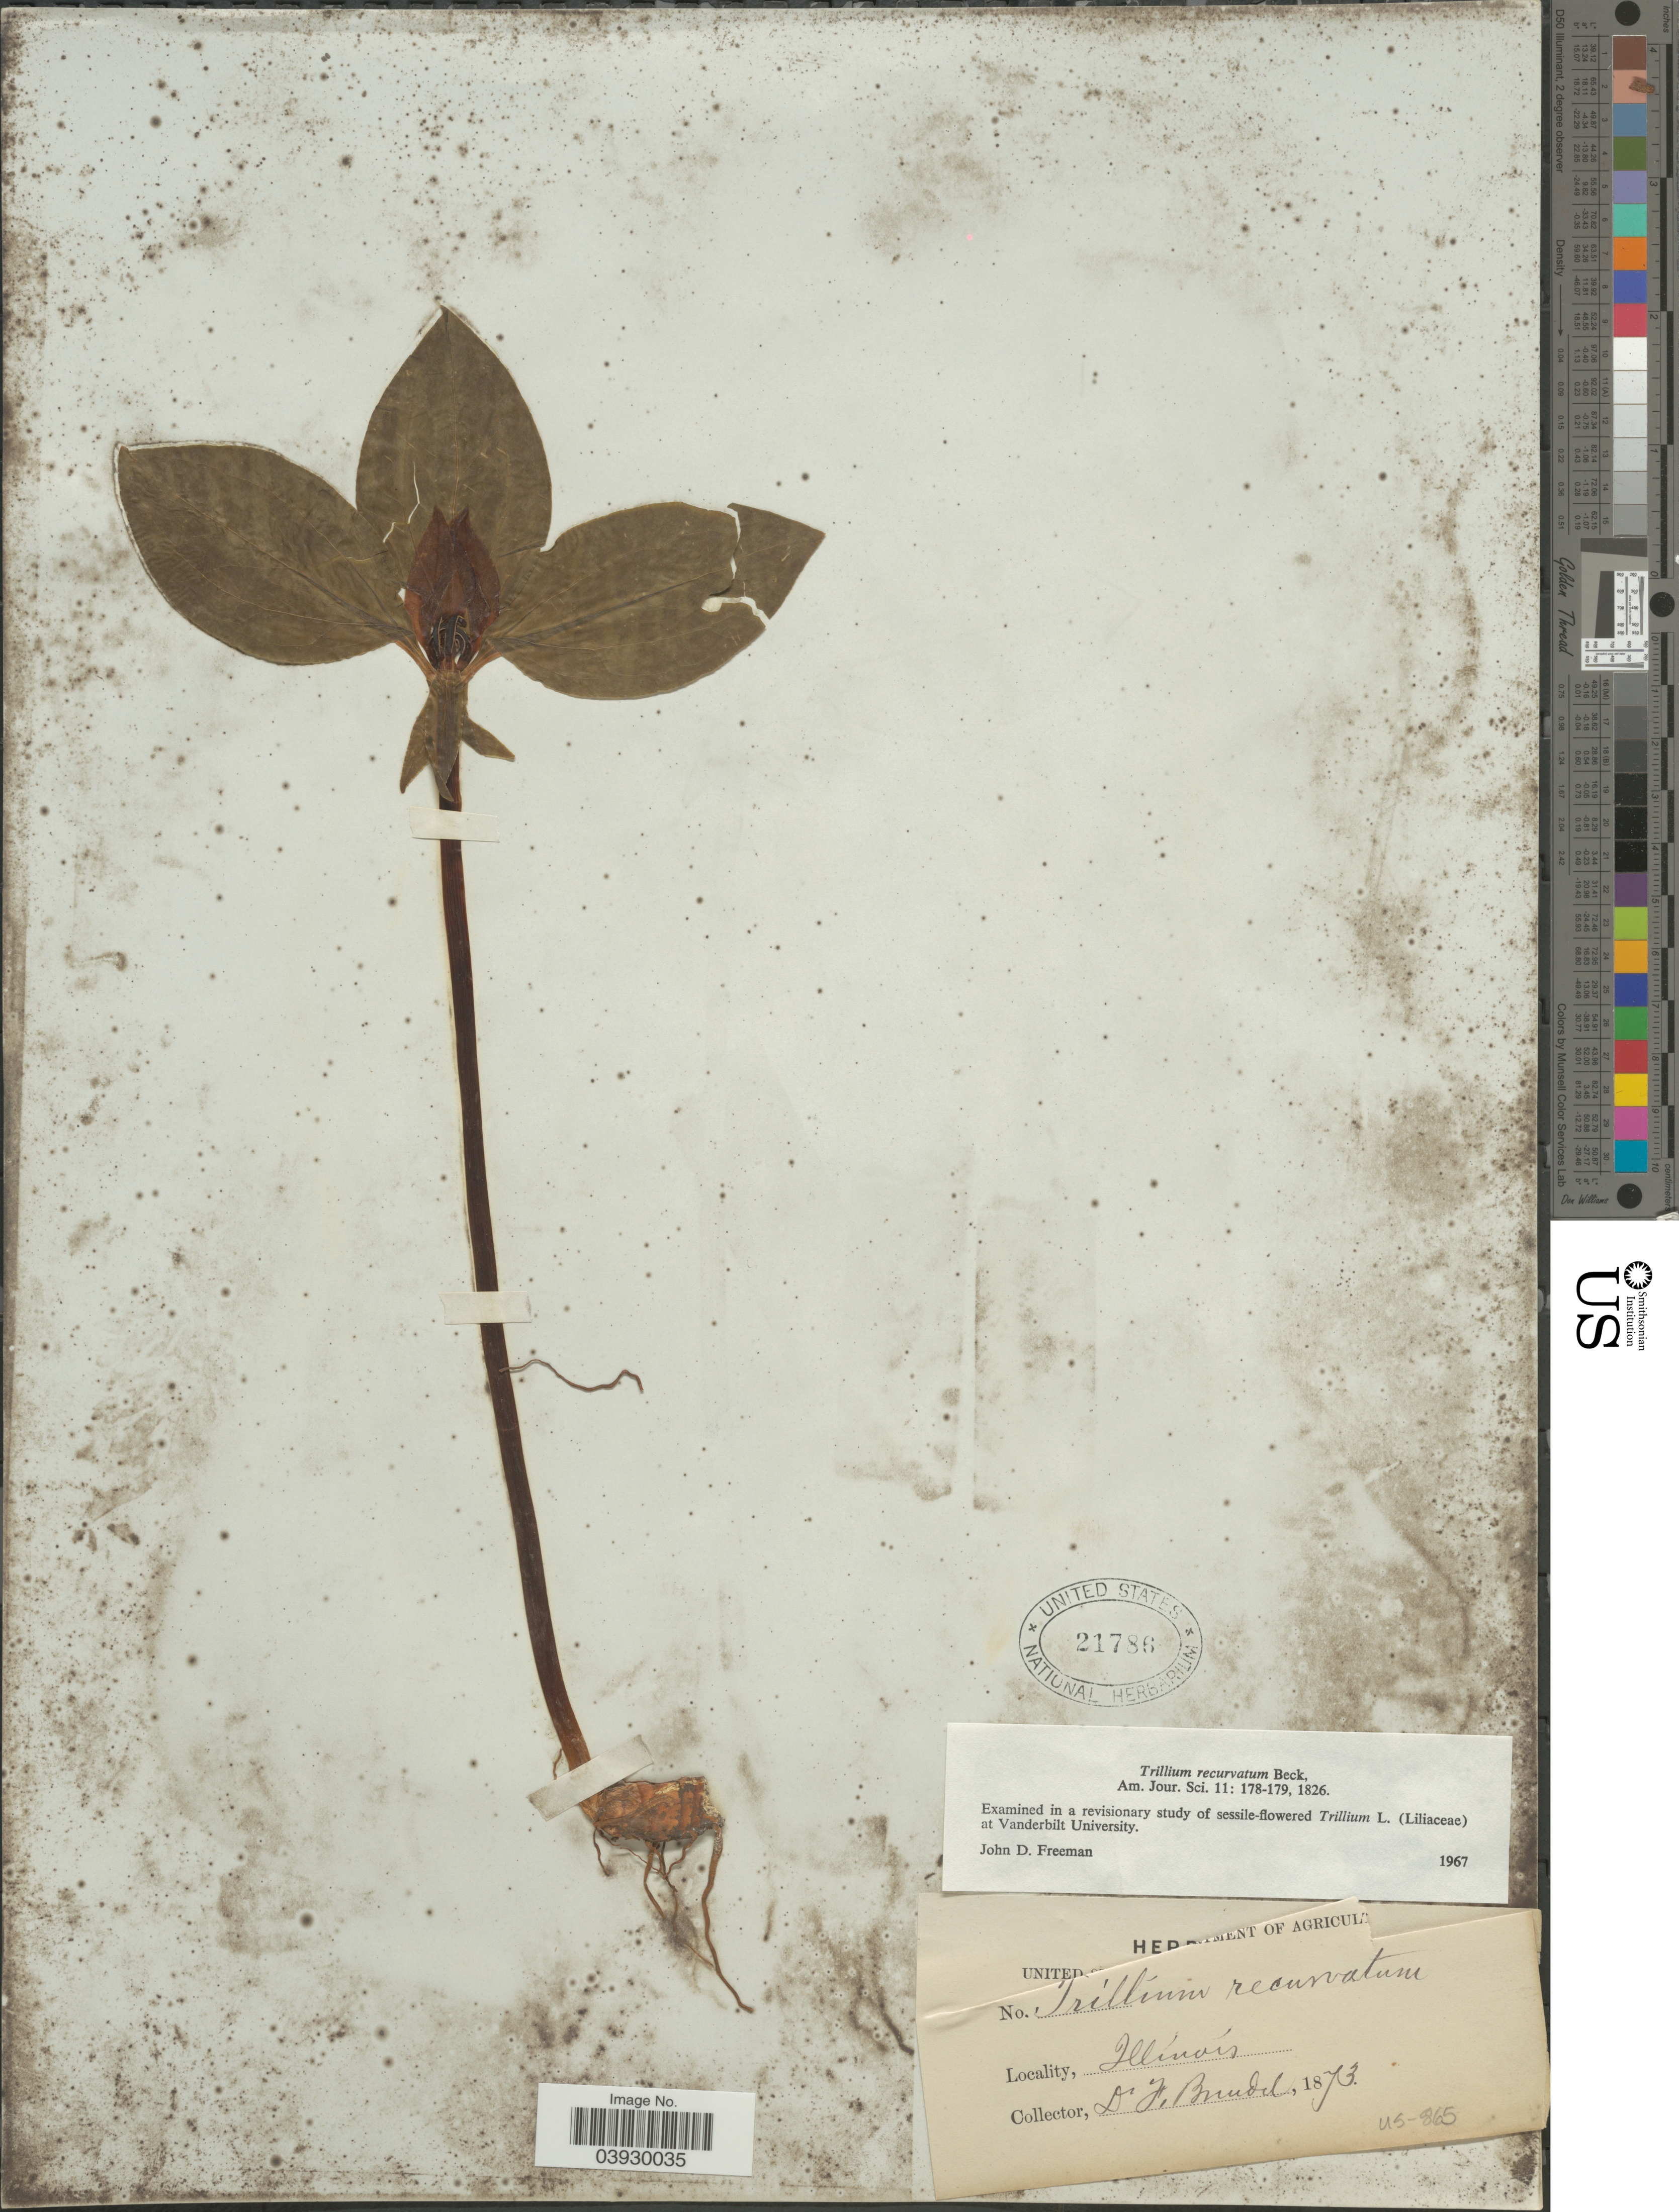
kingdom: Plantae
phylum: Tracheophyta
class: Liliopsida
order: Liliales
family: Melanthiaceae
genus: Trillium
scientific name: Trillium recurvatum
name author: L.C. Beck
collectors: F. Brendel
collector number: US-865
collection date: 1873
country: United States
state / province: Illinois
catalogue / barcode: US 21786